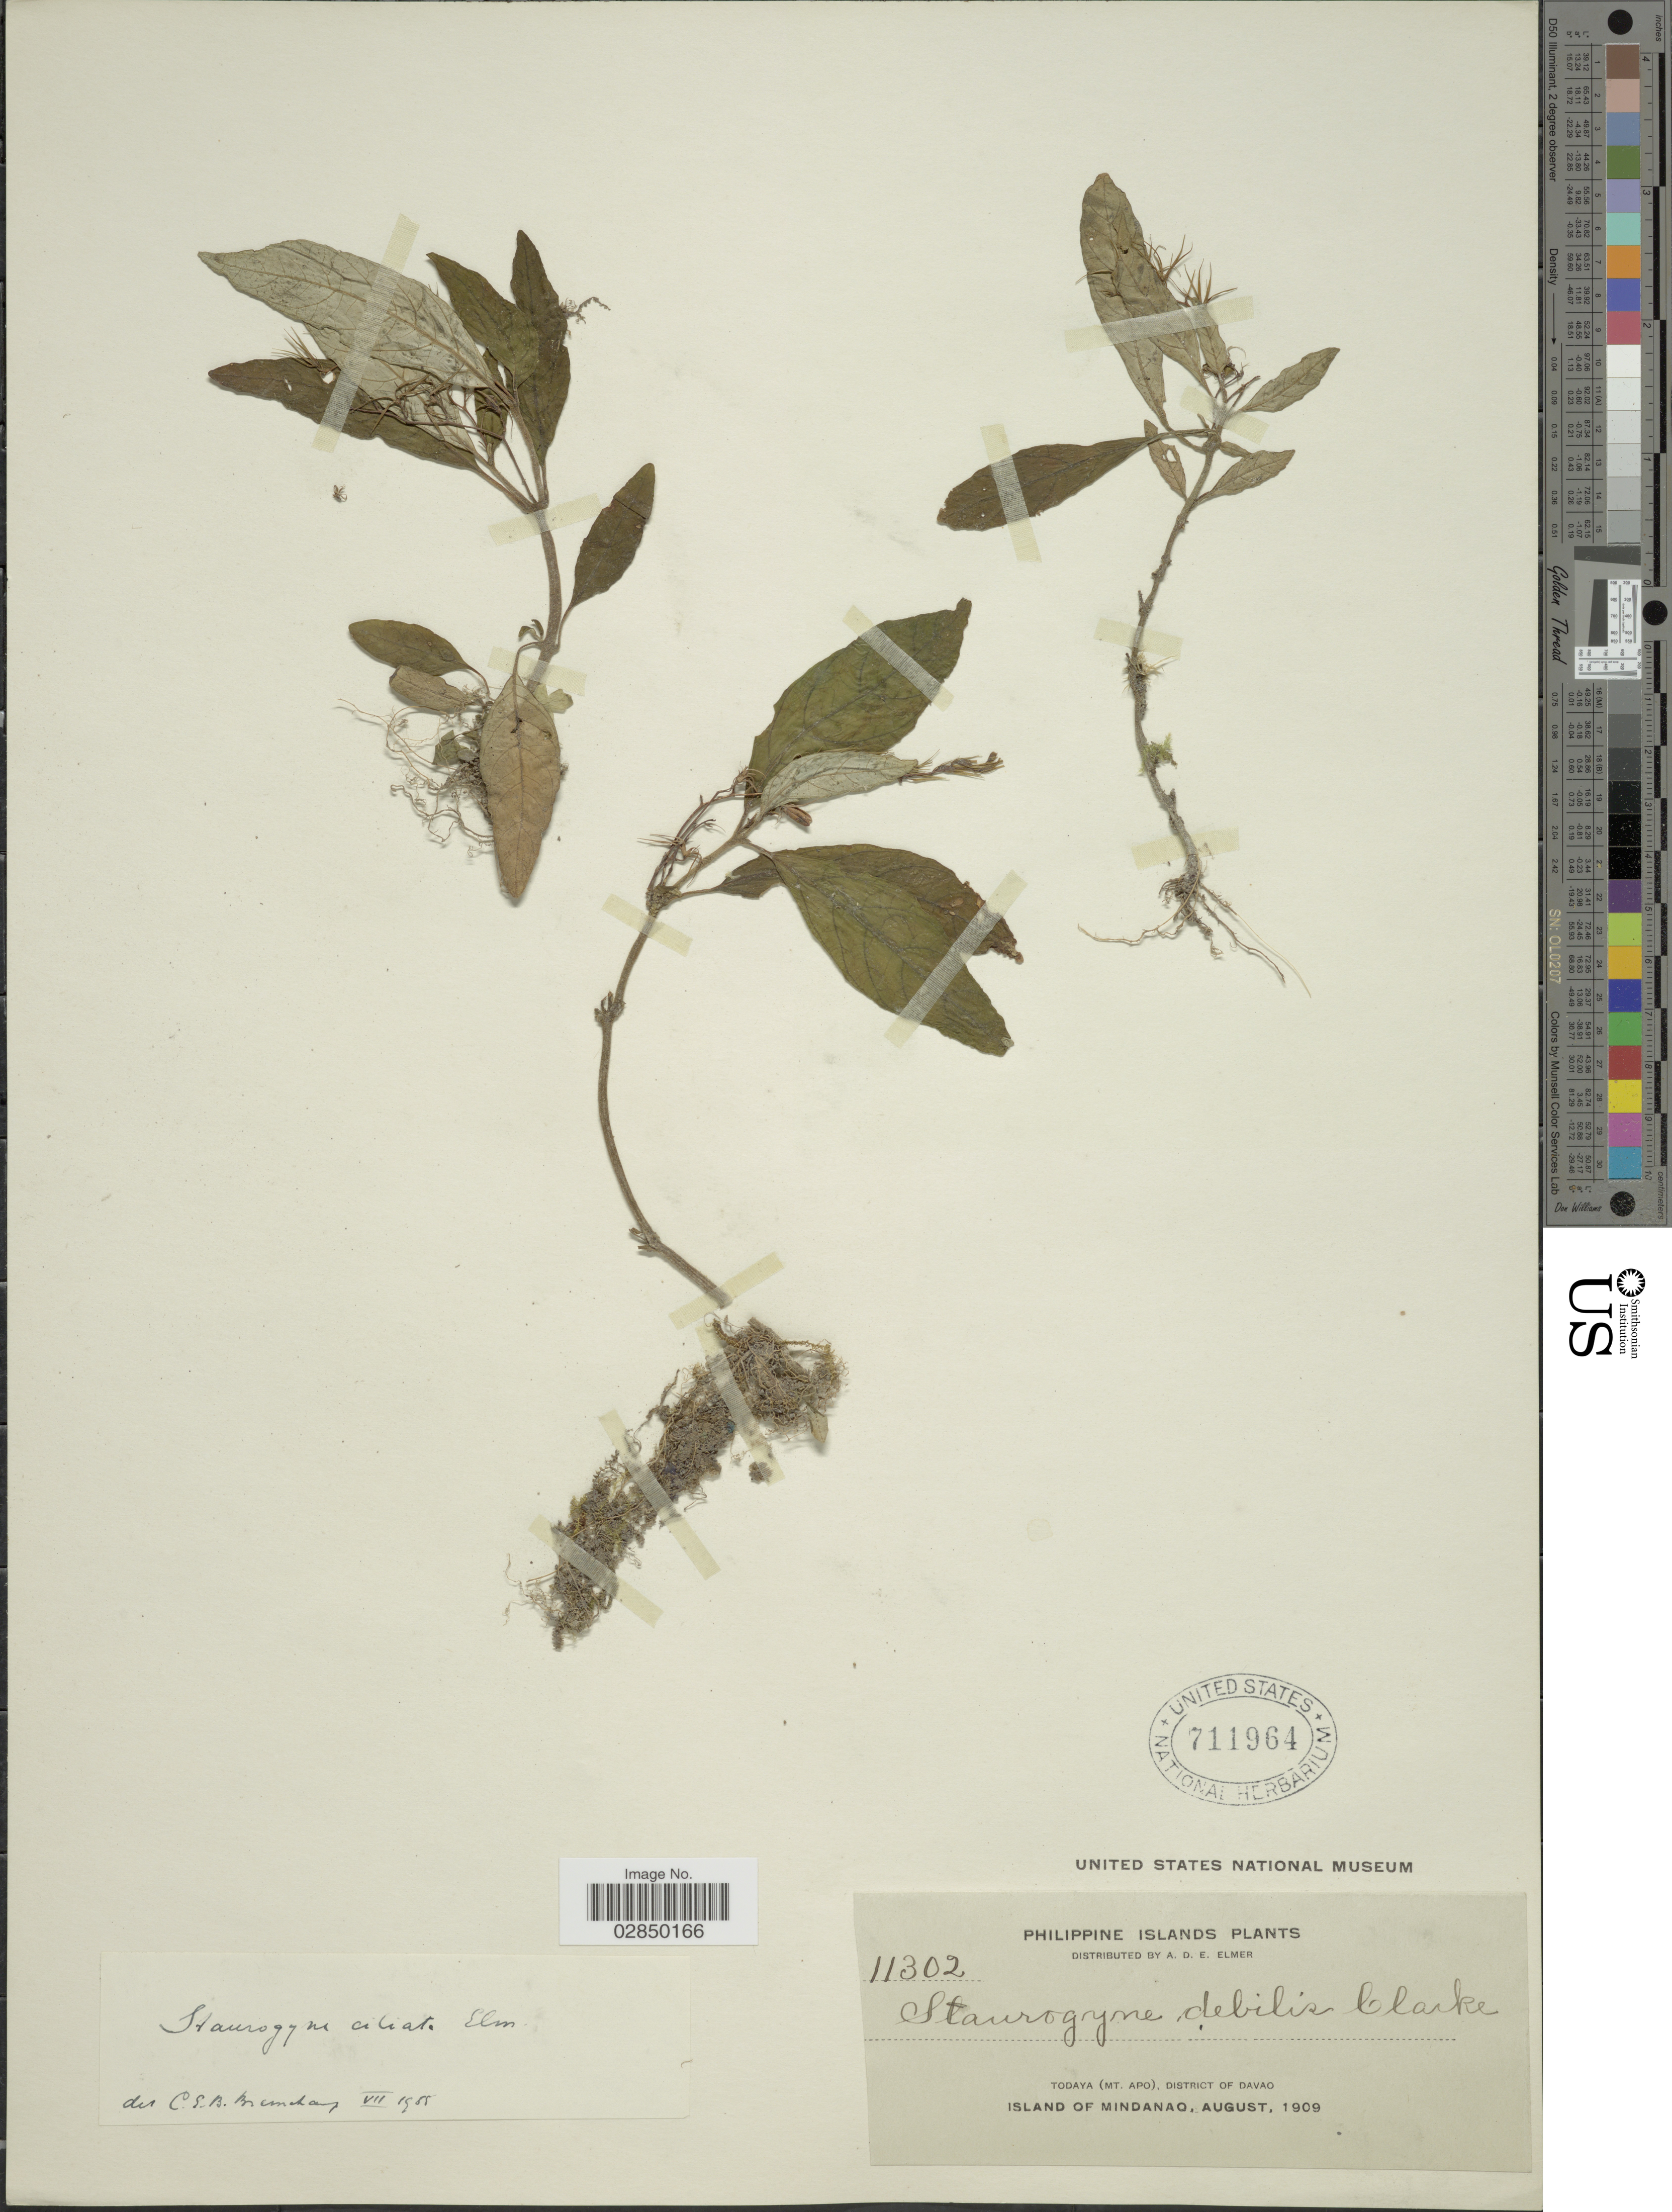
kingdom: Plantae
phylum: Tracheophyta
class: Magnoliopsida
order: Lamiales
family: Acanthaceae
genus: Staurogyne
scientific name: Staurogyne ciliata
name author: Elmer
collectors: A. D. E. Elmer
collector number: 11302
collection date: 1909-08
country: Philippines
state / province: Davao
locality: Todaya (Mt. Apo.) District of Davao. Island of Mindanao.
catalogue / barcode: US 711964